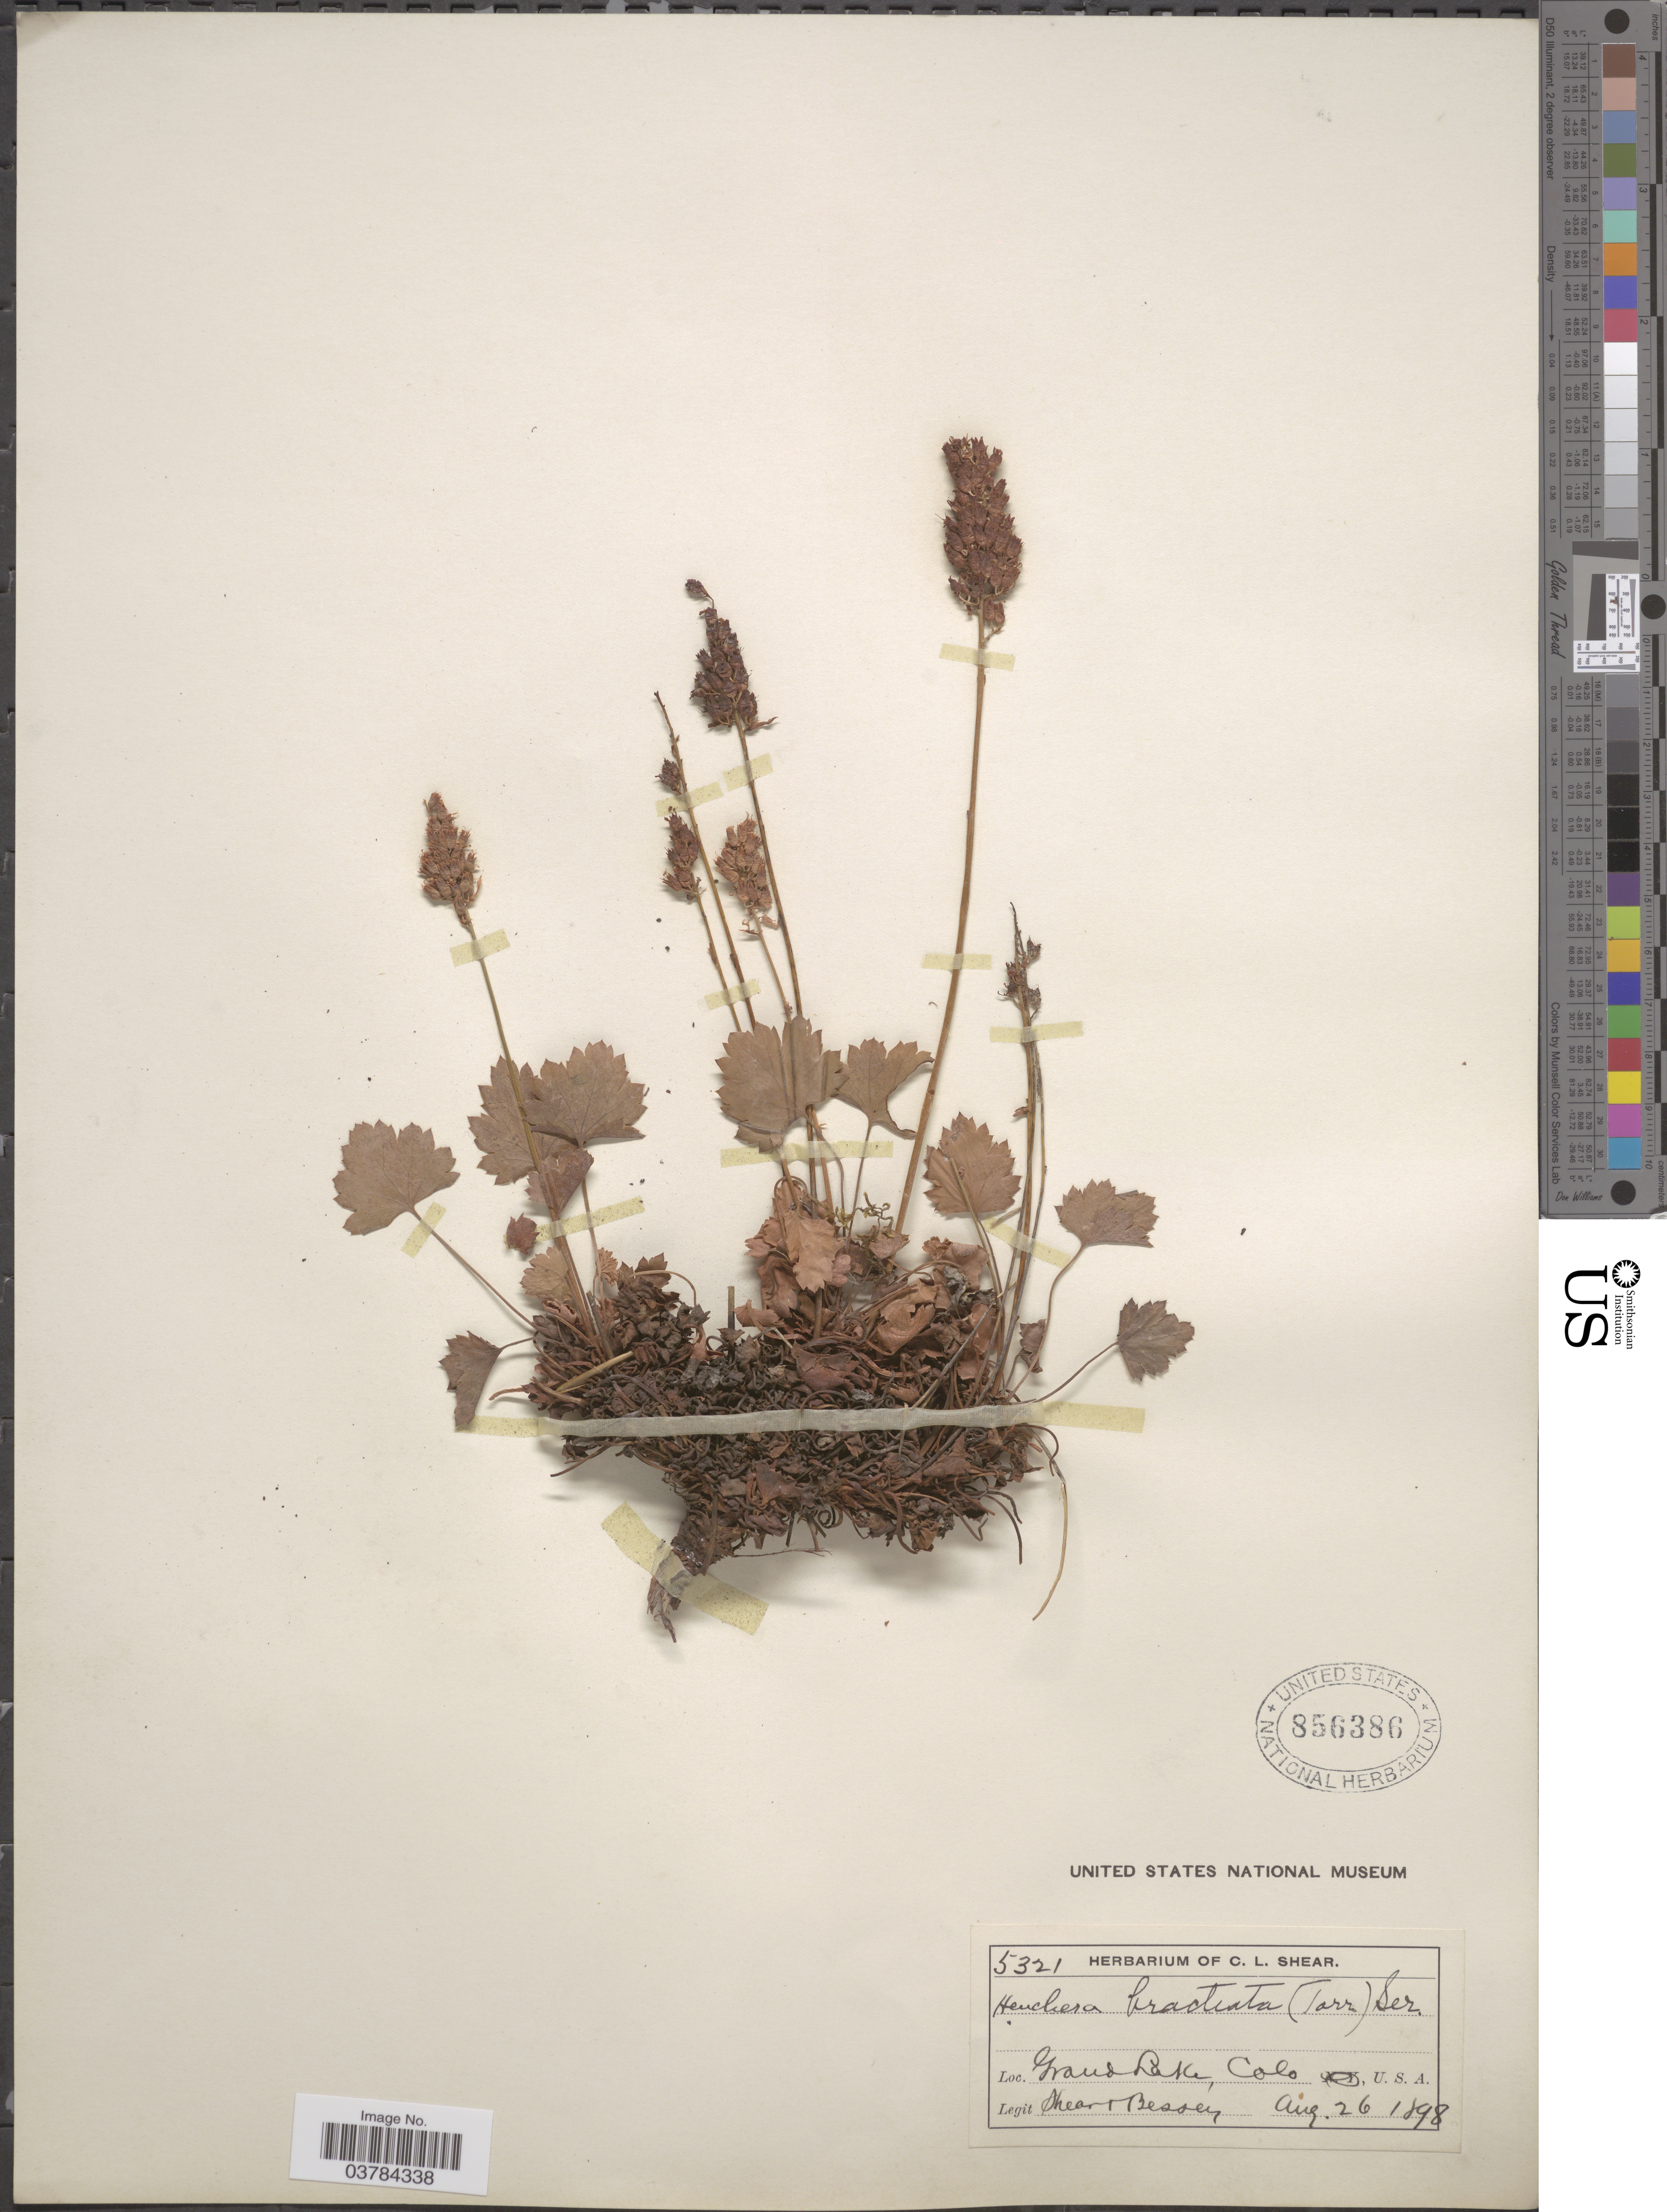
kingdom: Plantae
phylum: Tracheophyta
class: Magnoliopsida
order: Saxifragales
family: Saxifragaceae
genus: Heuchera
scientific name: Heuchera bracteata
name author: (Torr.) Ser.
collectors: C. L. Shear & -. Bessey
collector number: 5321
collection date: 1898-08-26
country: United States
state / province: Colorado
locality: Grand Lake.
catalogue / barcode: US 856386